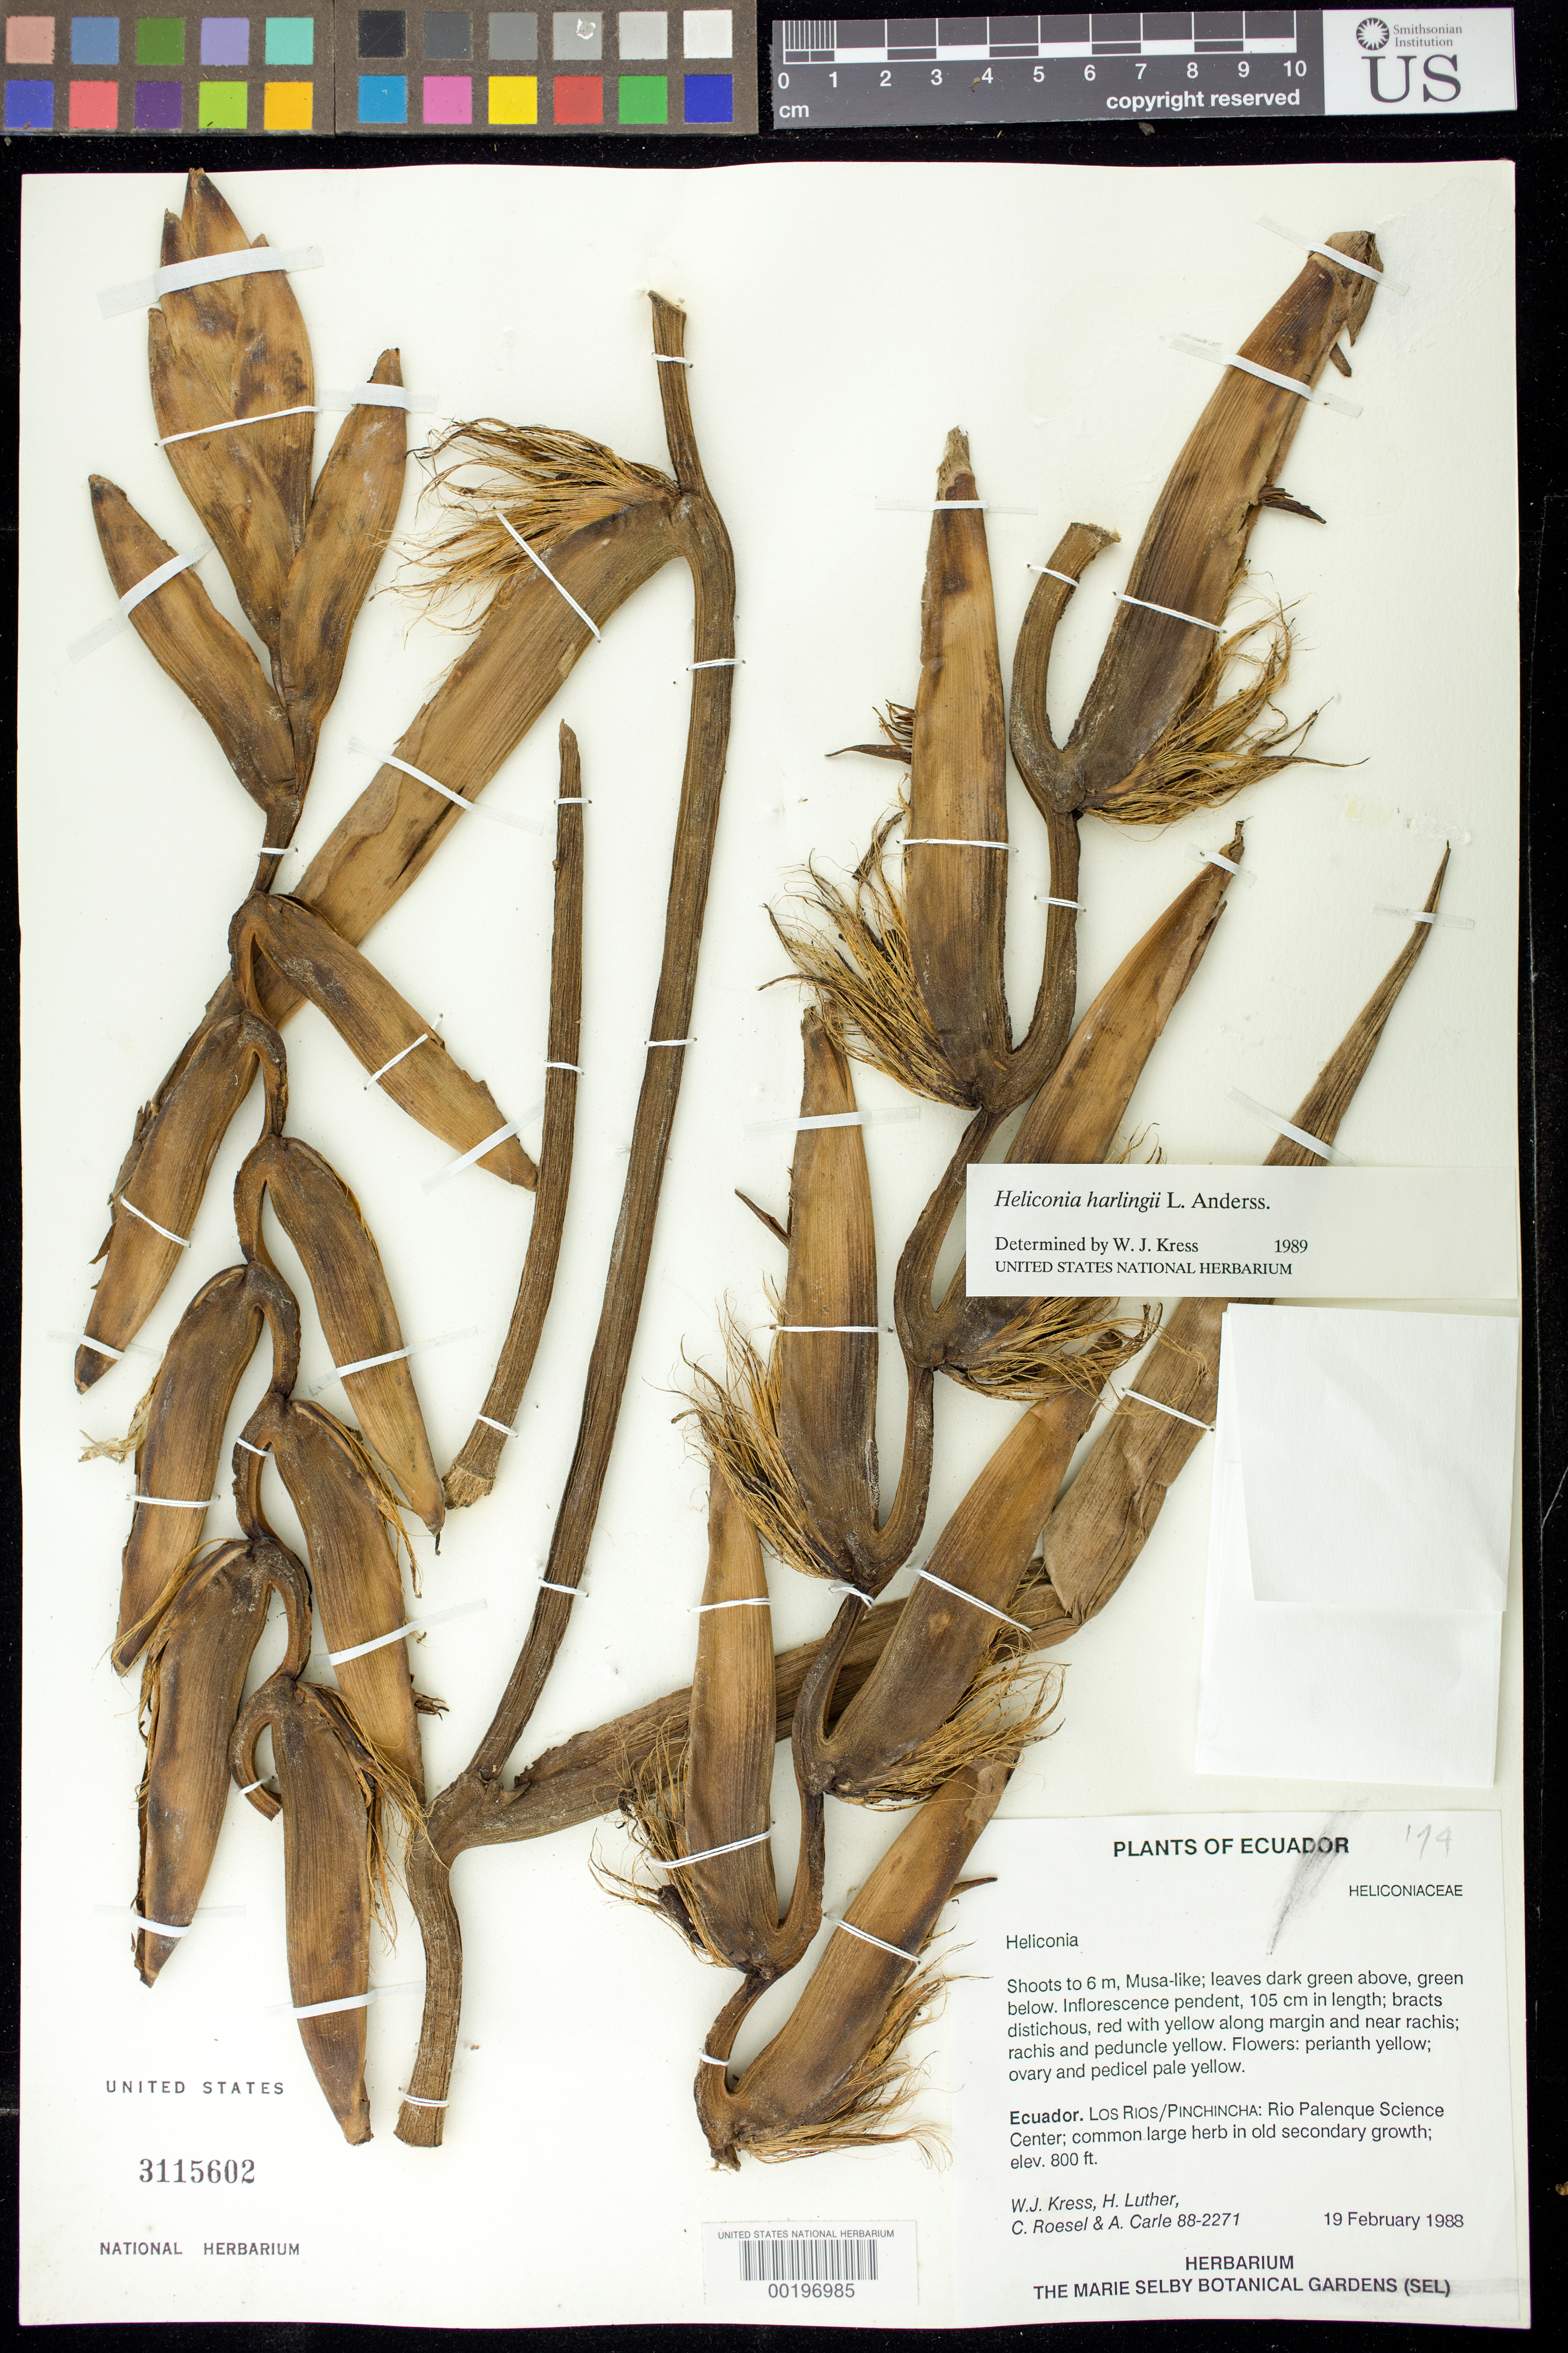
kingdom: Plantae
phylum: Tracheophyta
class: Liliopsida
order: Zingiberales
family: Heliconiaceae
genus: Heliconia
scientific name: Heliconia harlingii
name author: L. Andersson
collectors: W. J. Kress, Harry E. Luther, C. S. Roesel & A. Carle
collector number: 88-2271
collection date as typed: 19 Feb 1988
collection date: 1988-02-19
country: Ecuador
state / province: Los Ríos / Pichincha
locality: Rio palenque science center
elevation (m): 800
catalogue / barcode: US 3115602